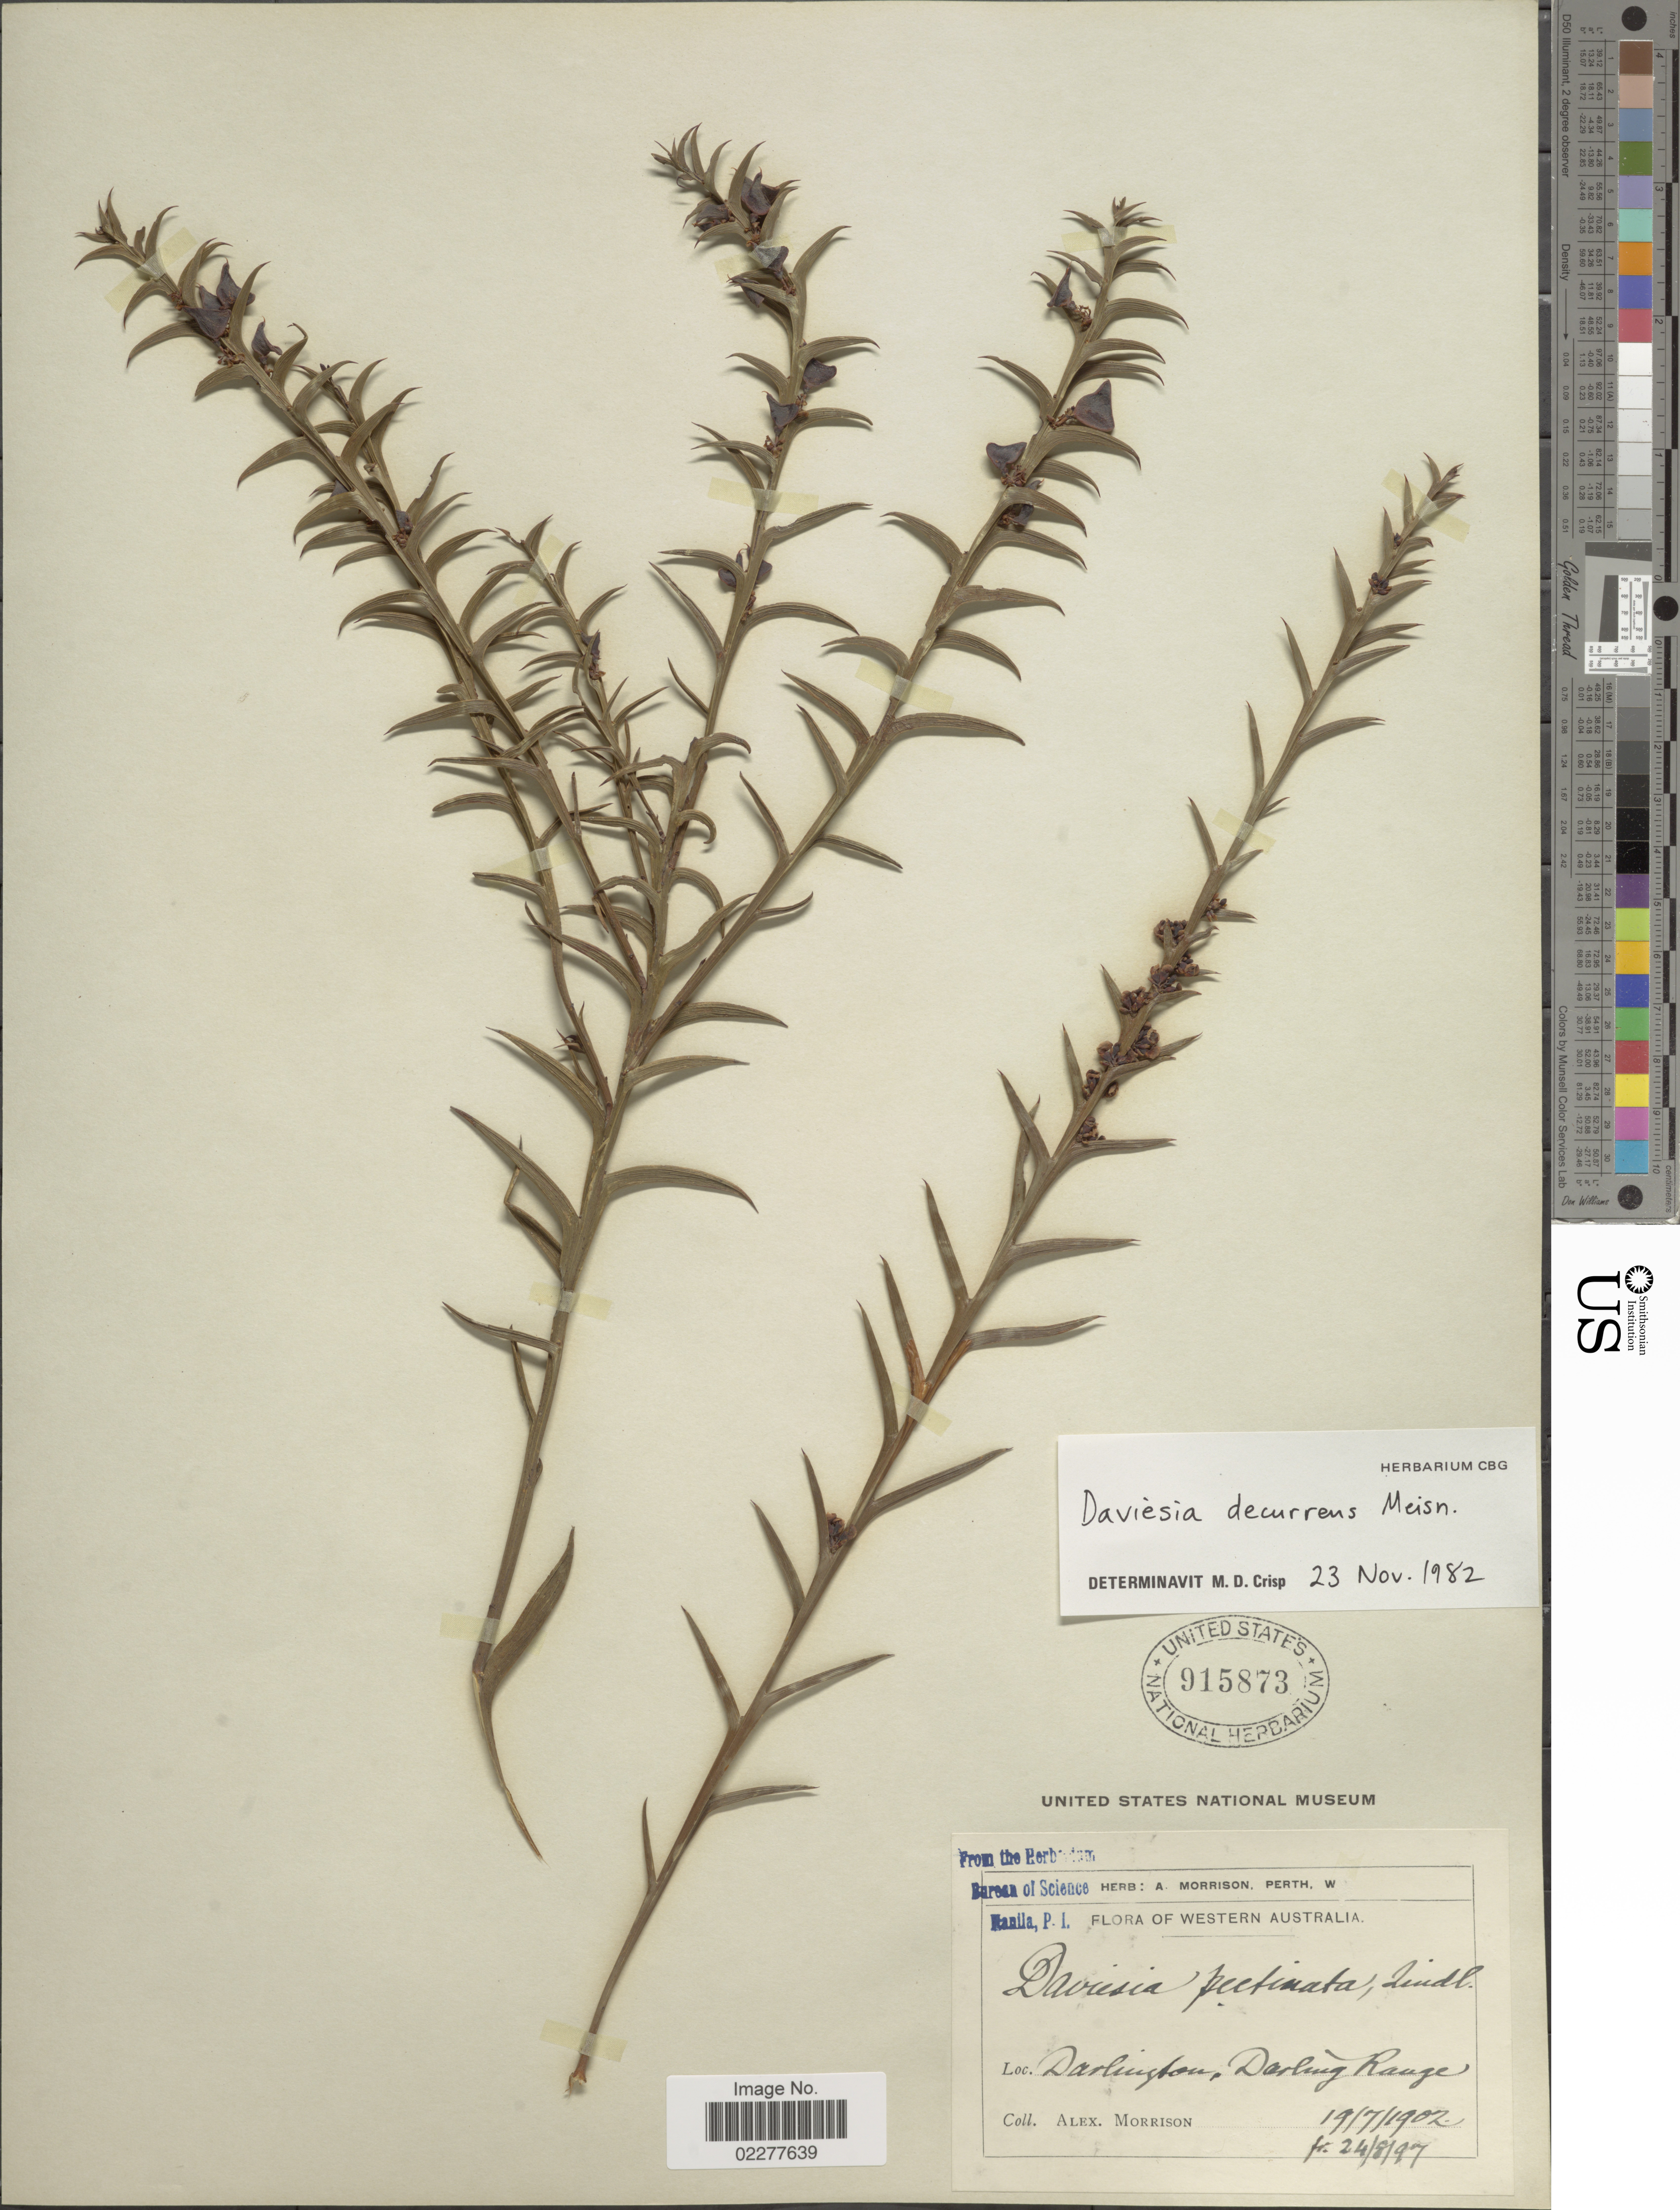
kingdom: Plantae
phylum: Tracheophyta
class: Magnoliopsida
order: Fabales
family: Fabaceae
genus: Daviesia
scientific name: Daviesia decurrens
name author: Meisn.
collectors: A. Morrison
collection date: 1902-07-19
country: Australia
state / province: Western Australia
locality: Darlington, Darling Range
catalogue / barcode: US 915873